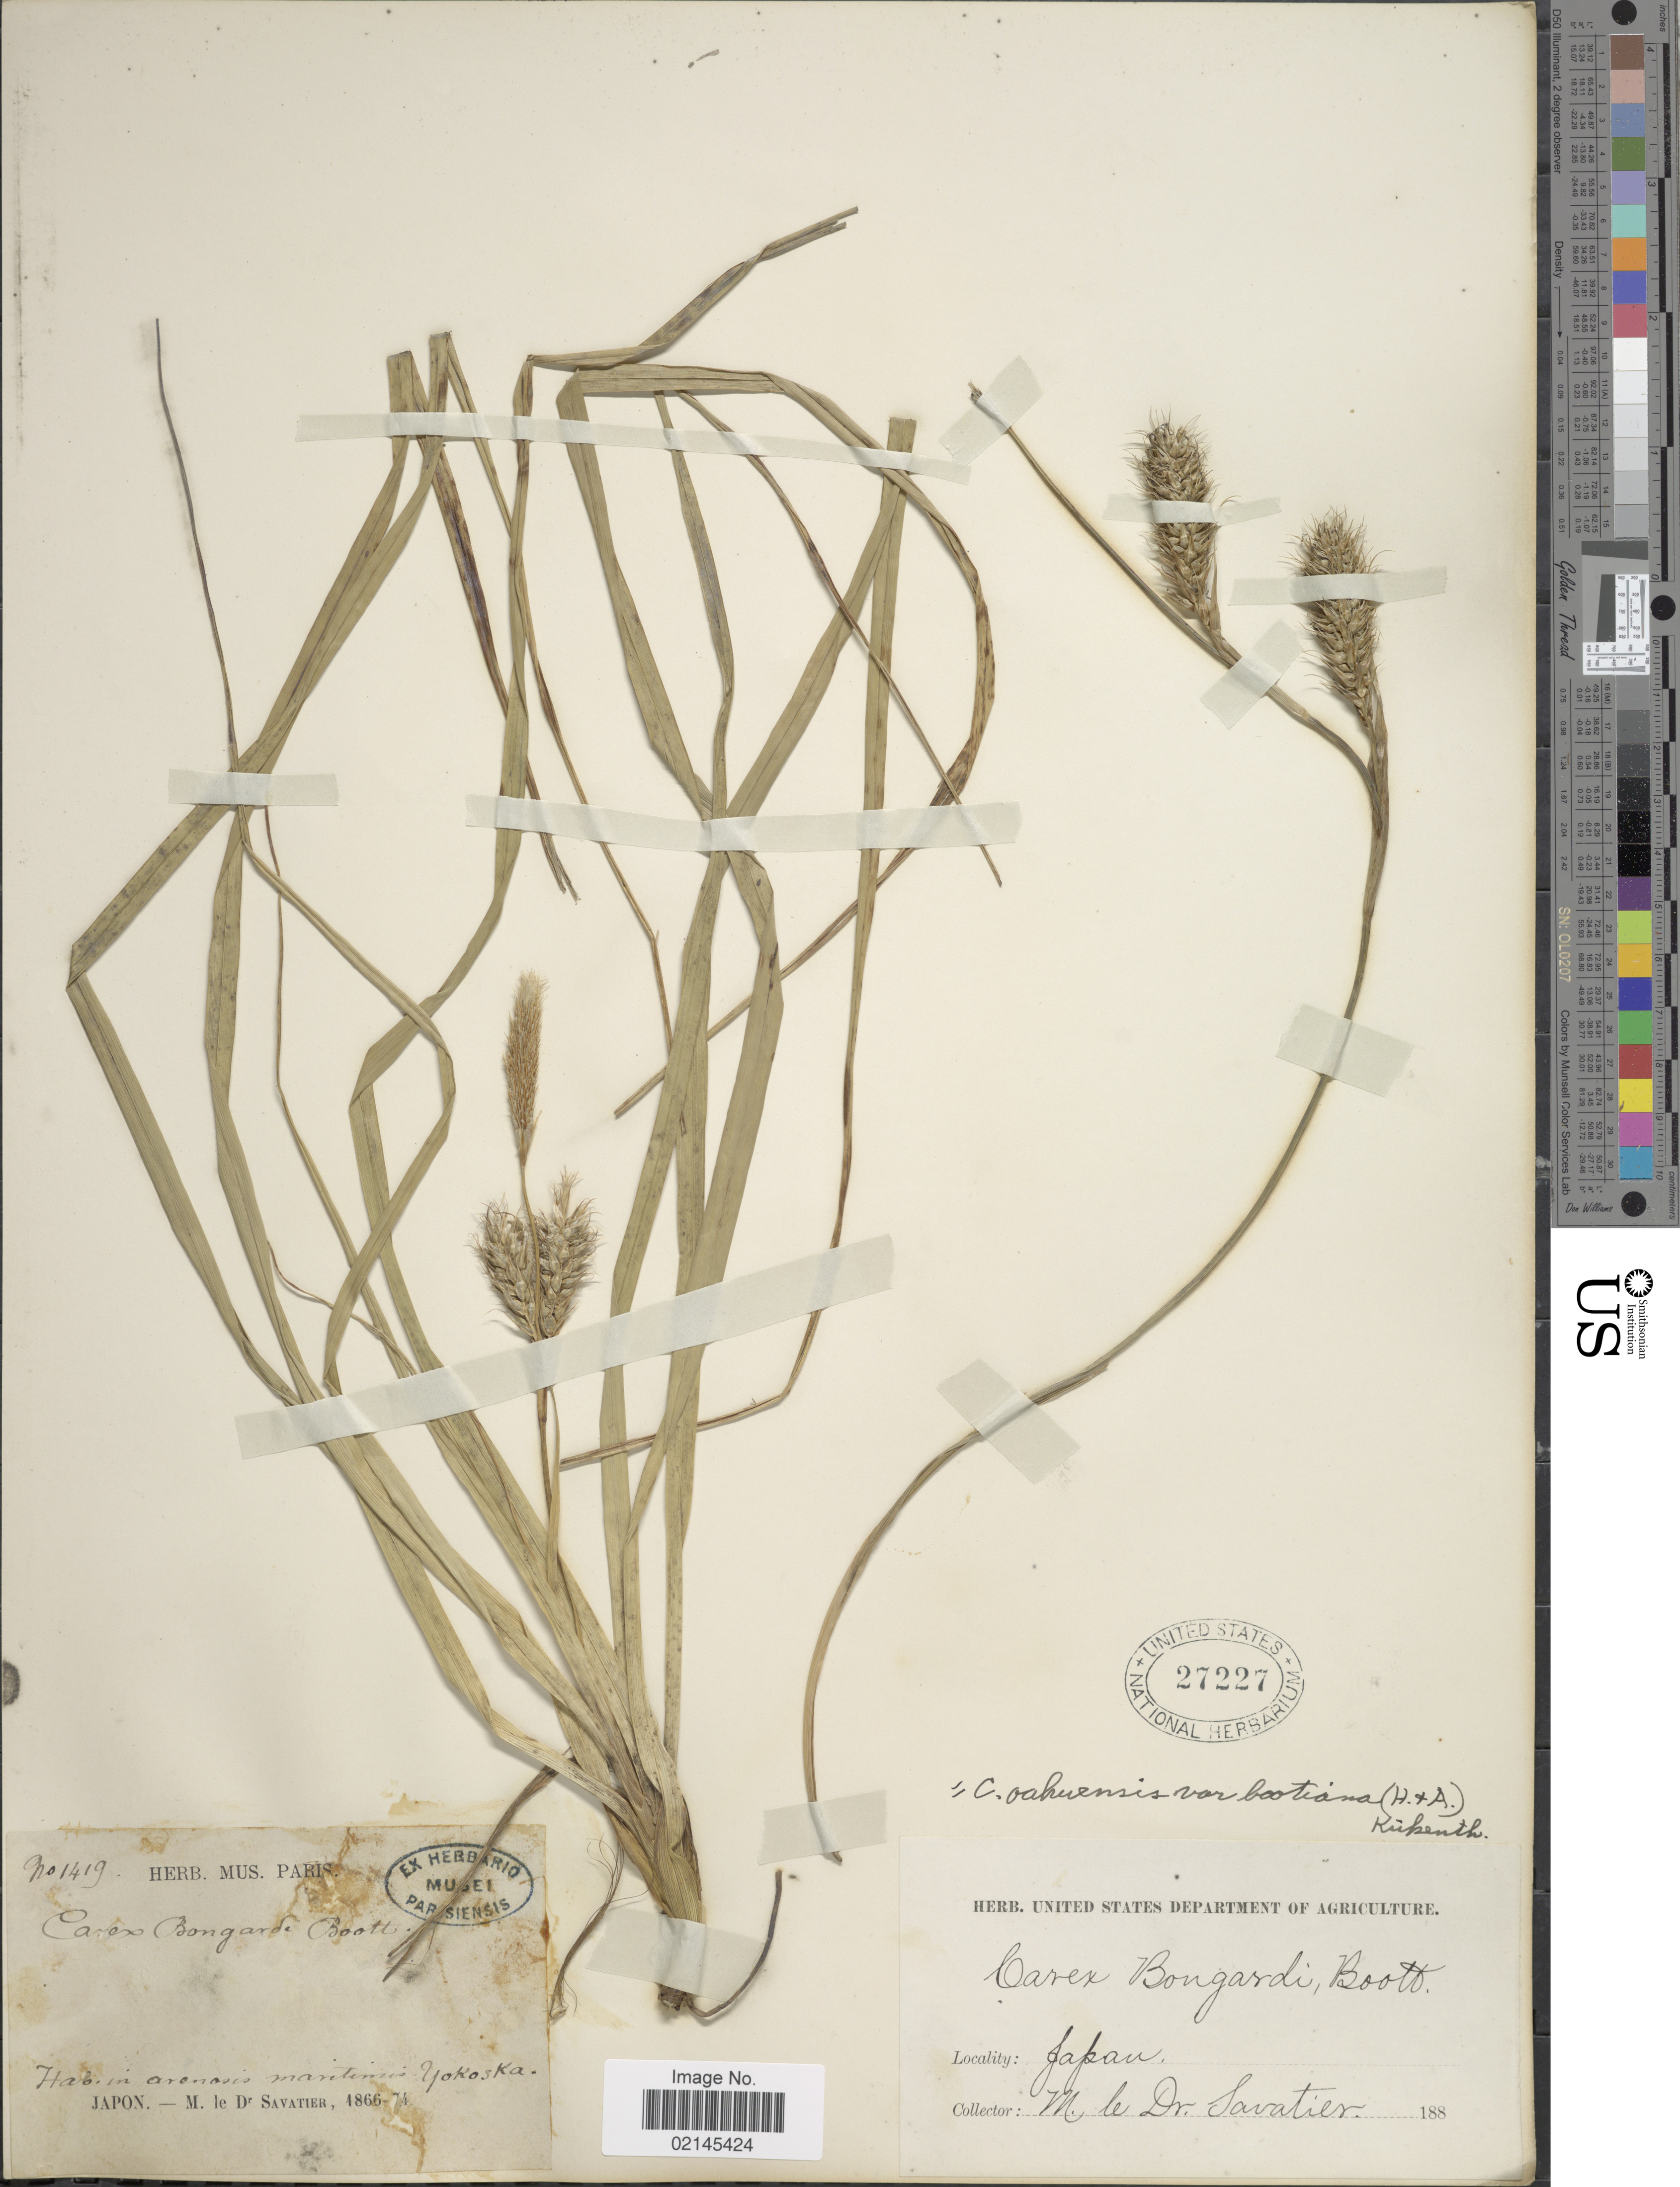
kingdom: Plantae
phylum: Tracheophyta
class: Liliopsida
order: Poales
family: Cyperaceae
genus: Carex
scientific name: Carex wahuensis subsp. robusta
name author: (Franch. & Sav.) T. Koyama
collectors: M. Savatier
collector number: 1419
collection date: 1866/1874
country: Japan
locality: Yokoska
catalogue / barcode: US 27227